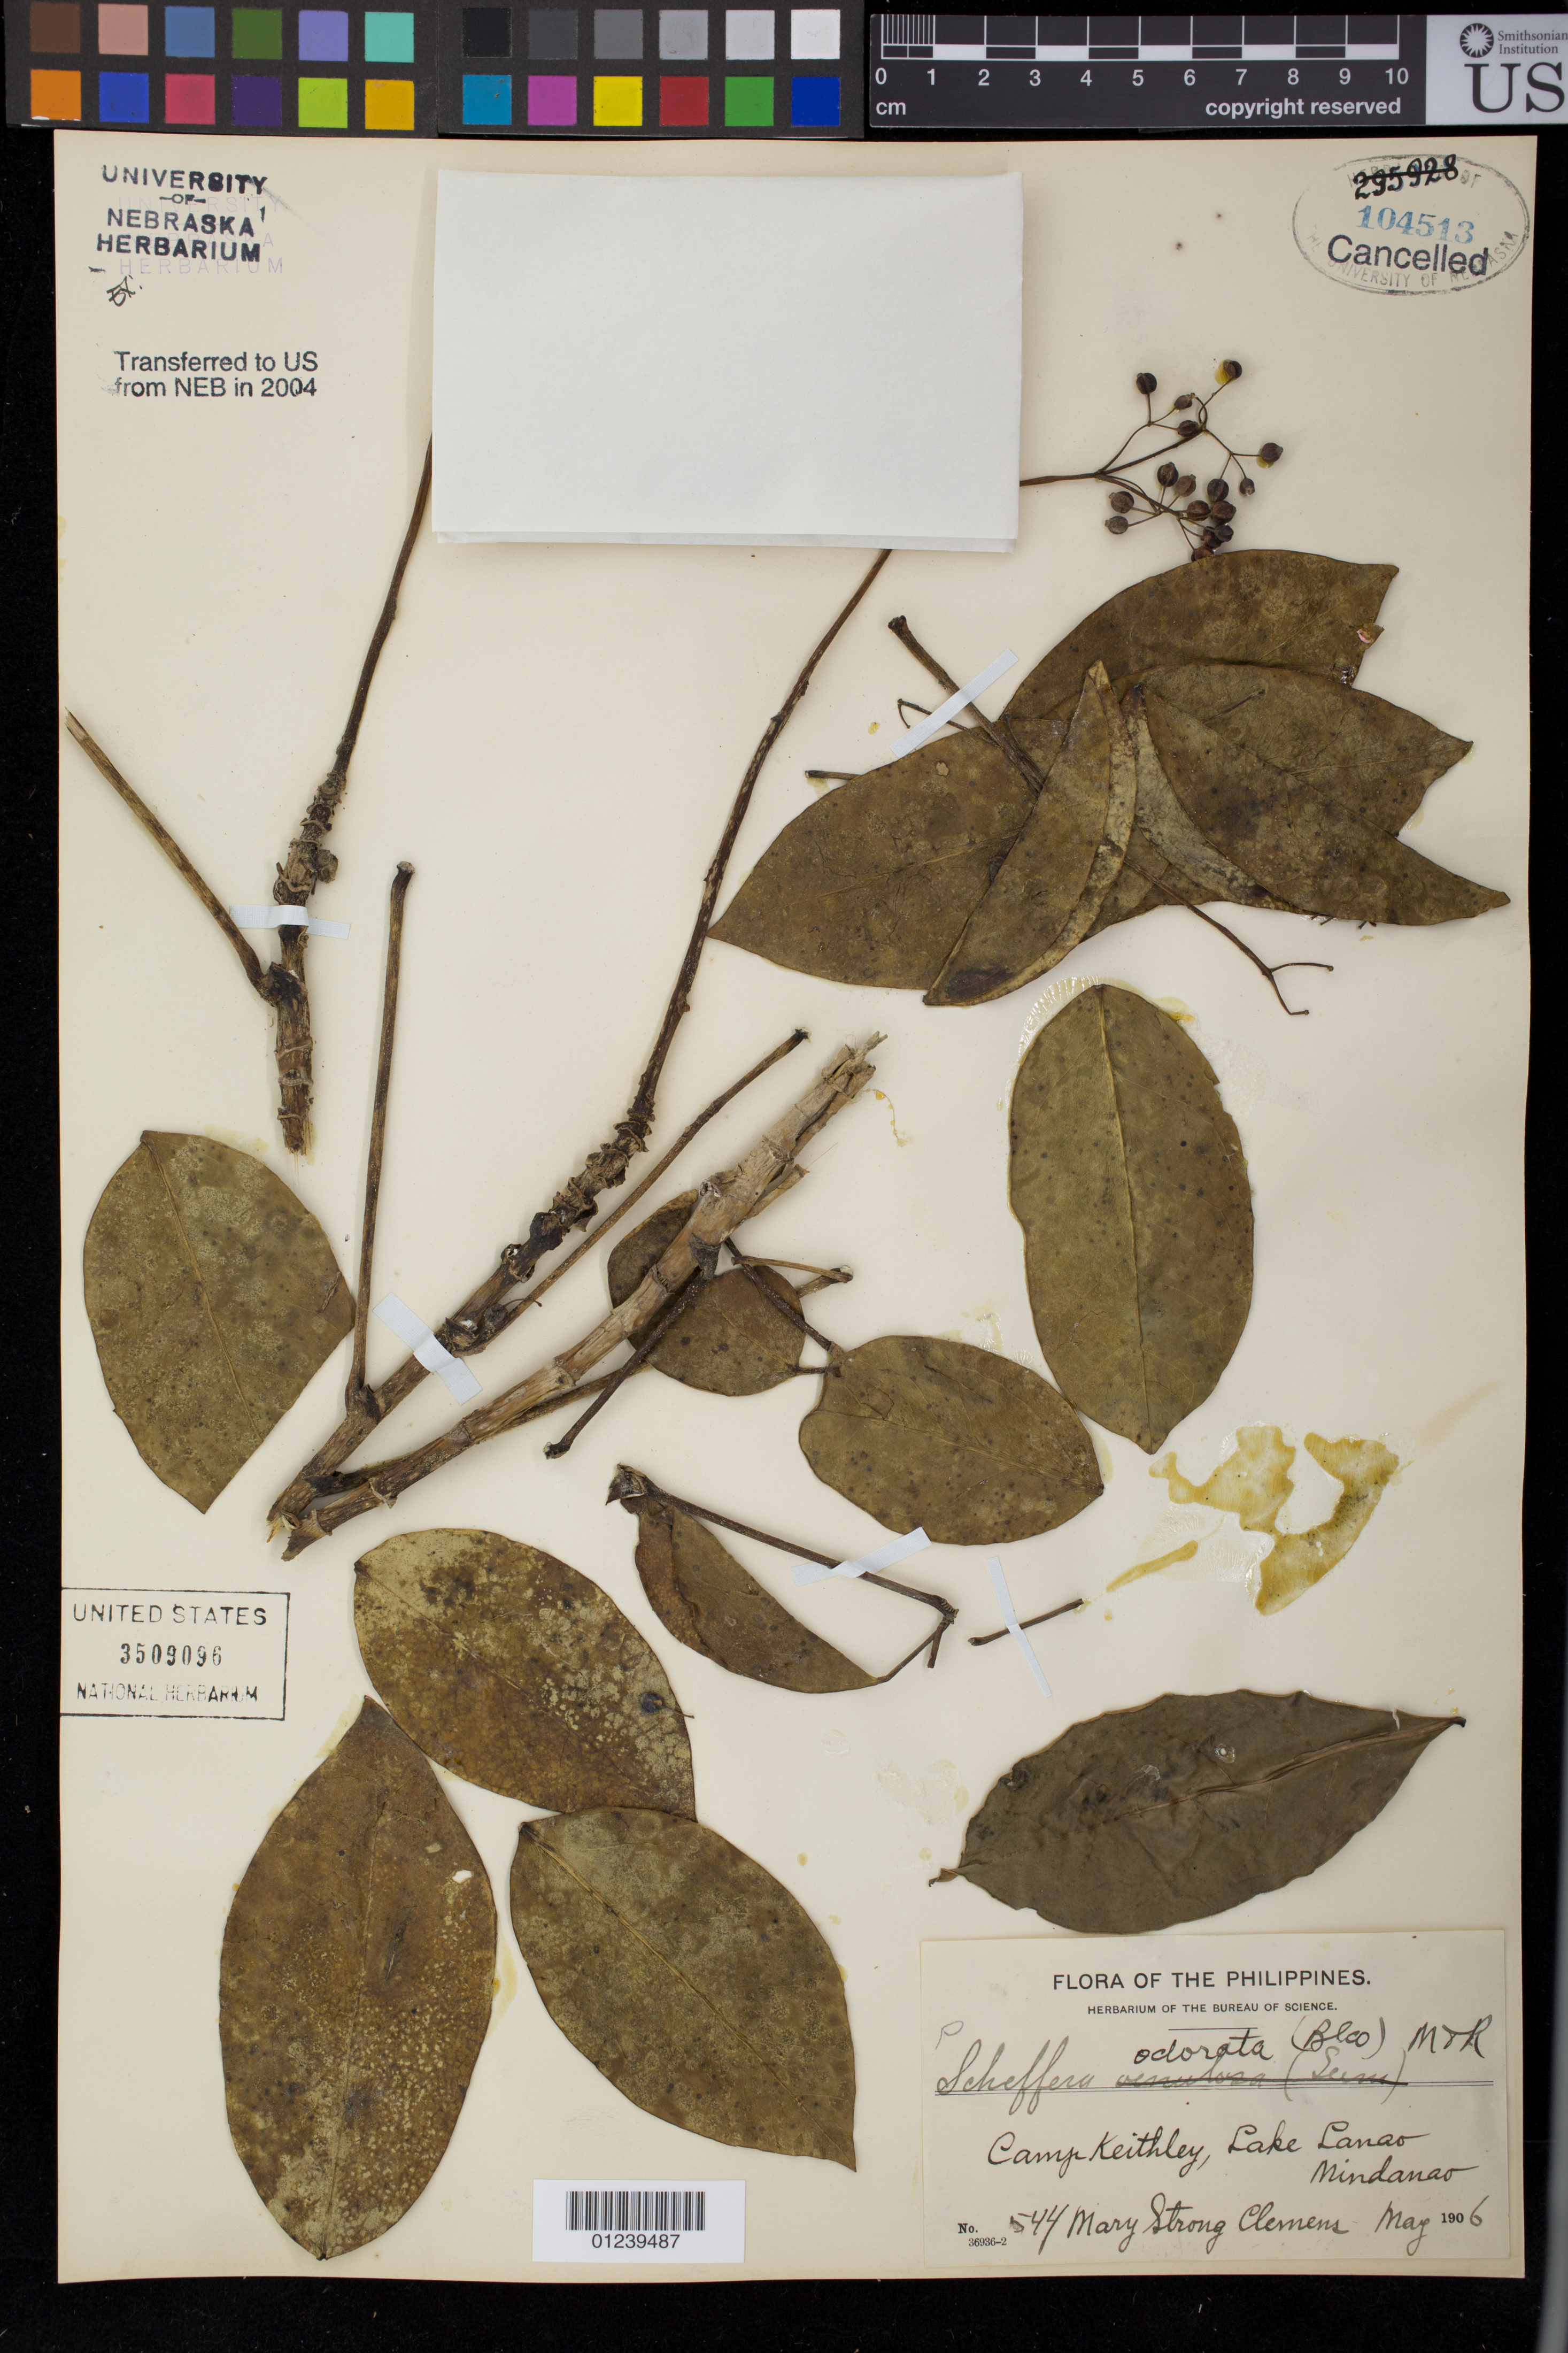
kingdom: Plantae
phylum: Tracheophyta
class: Magnoliopsida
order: Apiales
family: Araliaceae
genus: Schefflera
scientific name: Schefflera odorata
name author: (Blanco) Merr. & Rolfe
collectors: M. S. Clemens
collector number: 544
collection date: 1906-05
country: Philippines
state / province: Muslim Mindanao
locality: Camp Keithley, Lake Lanao, Mindanao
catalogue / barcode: US 3509096